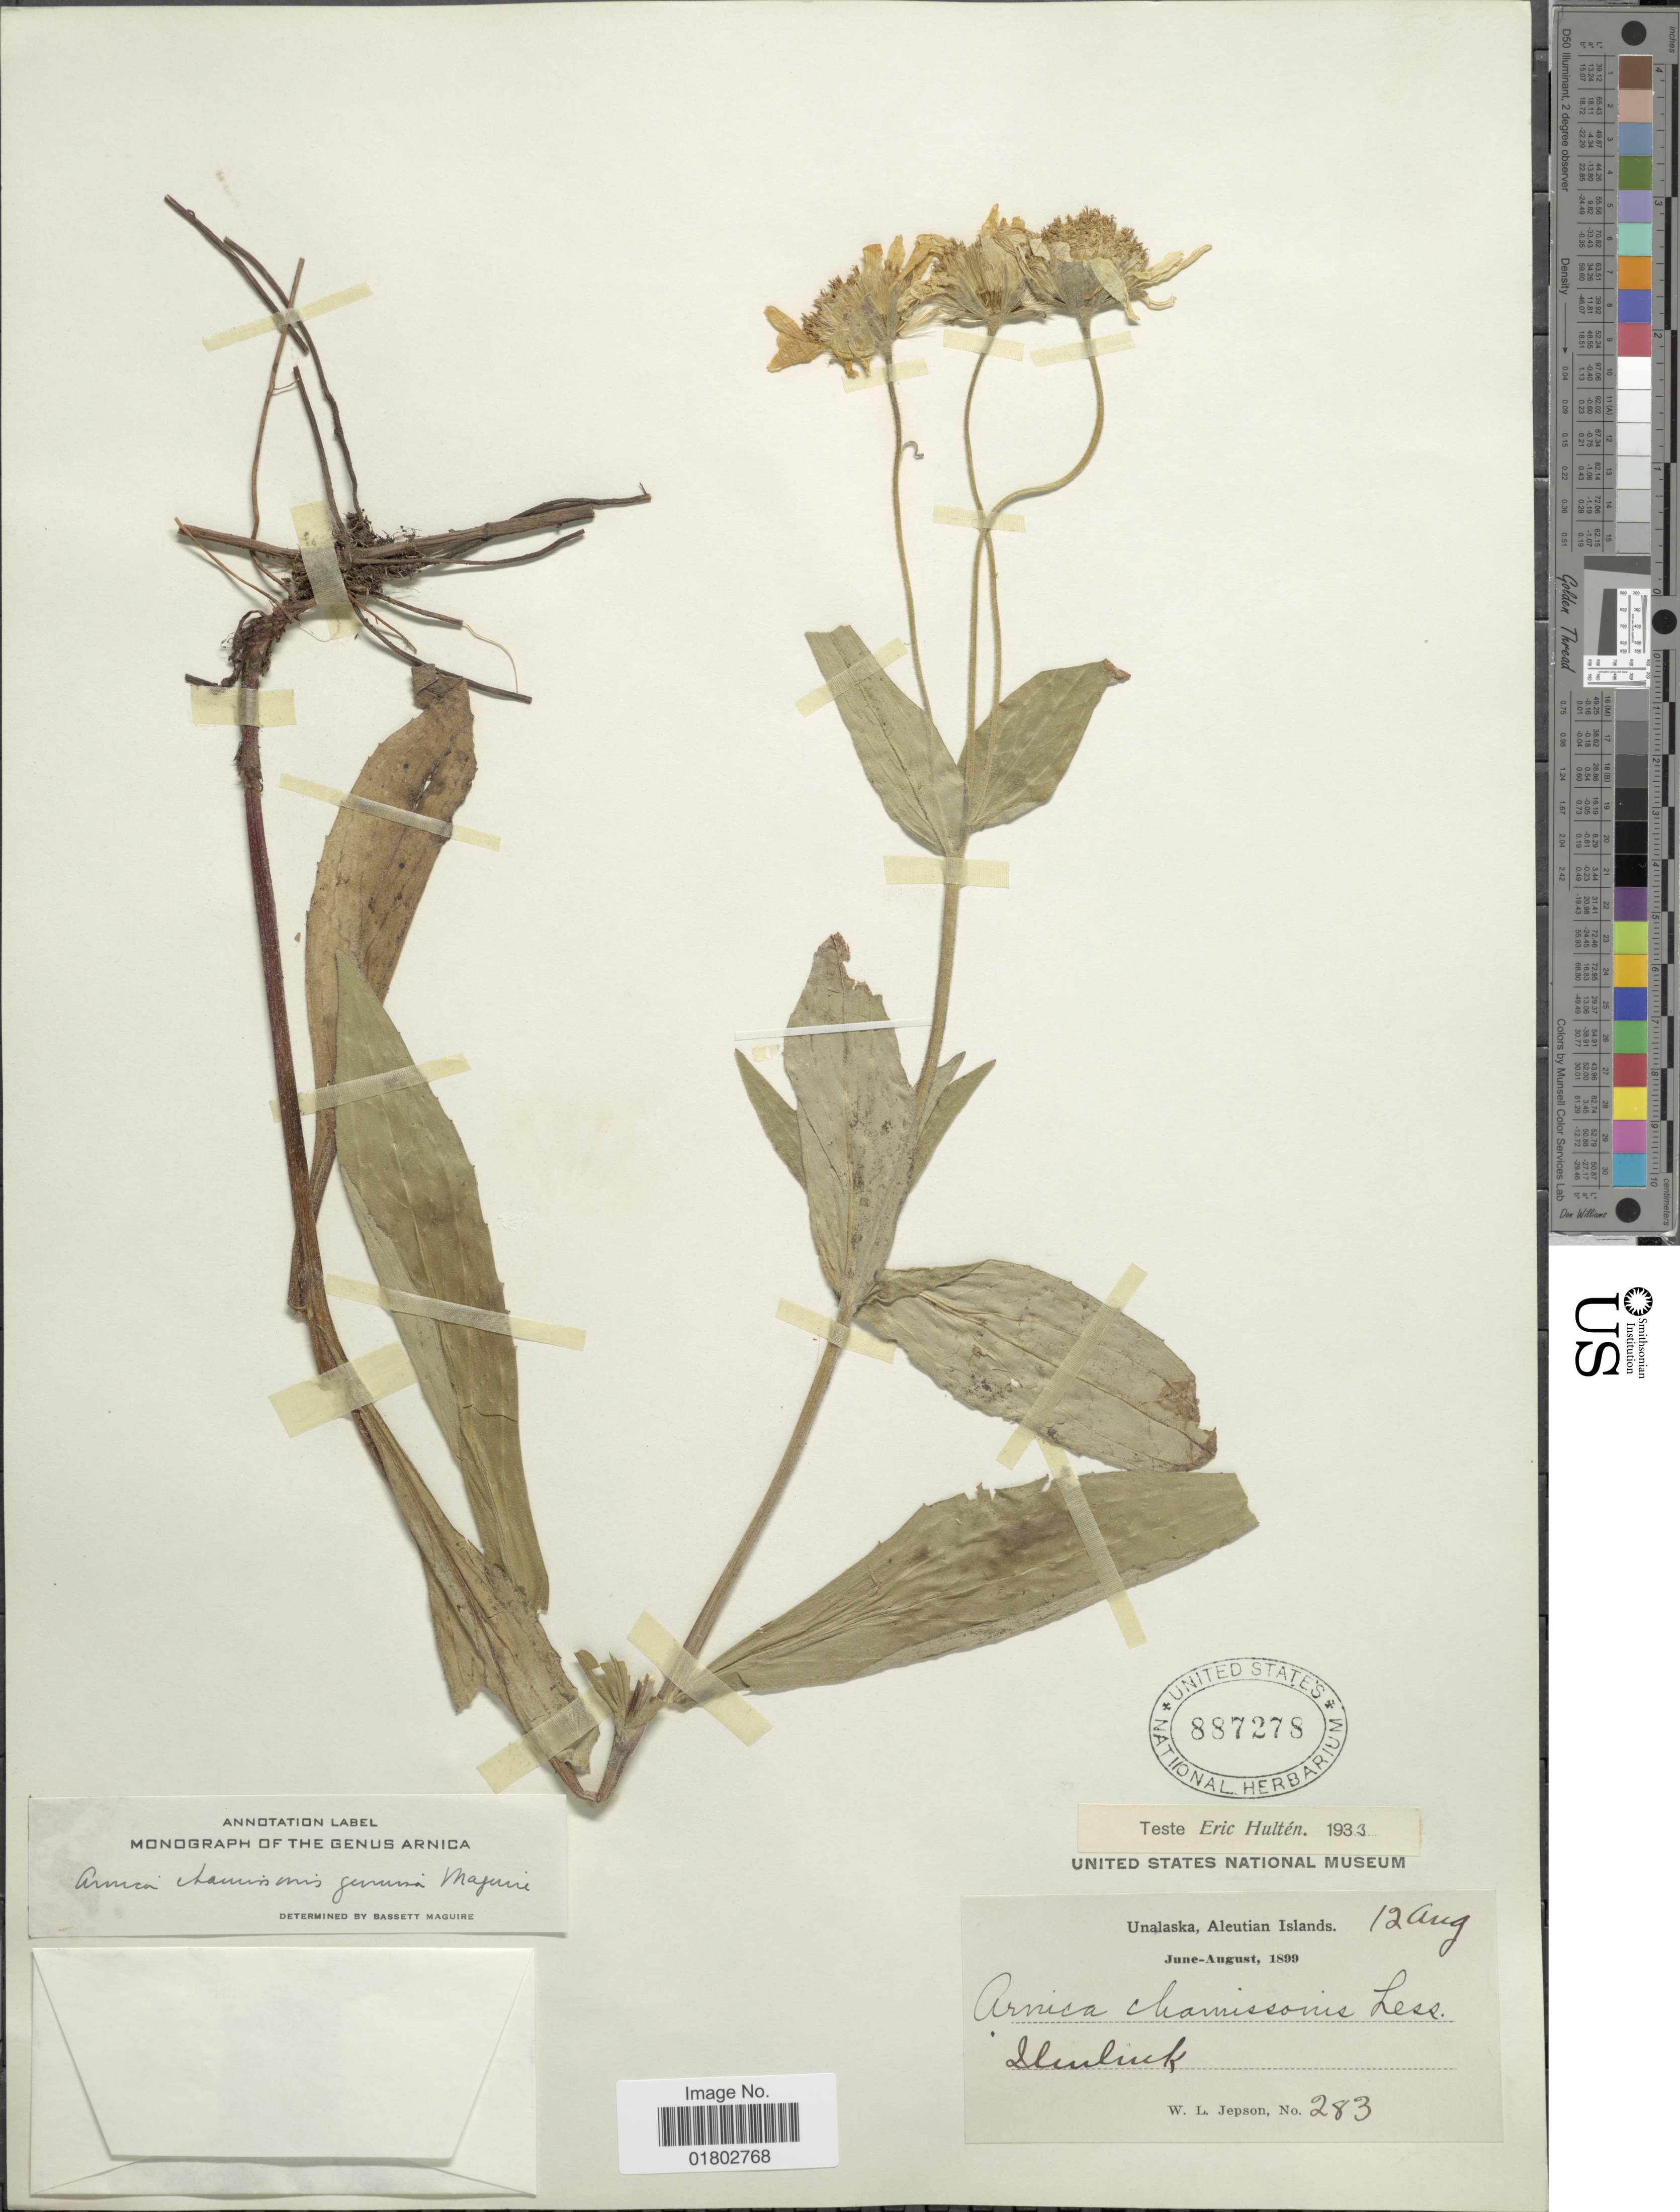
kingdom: Plantae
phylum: Tracheophyta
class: Magnoliopsida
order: Asterales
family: Asteraceae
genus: Arnica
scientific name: Arnica chamissonis subsp. genuina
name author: Maguire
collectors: W. L. Jepson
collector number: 283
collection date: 1899-08-12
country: United States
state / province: Alaska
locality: Unalaska, Aleutian Islands, Ilinlinck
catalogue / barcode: US 887278